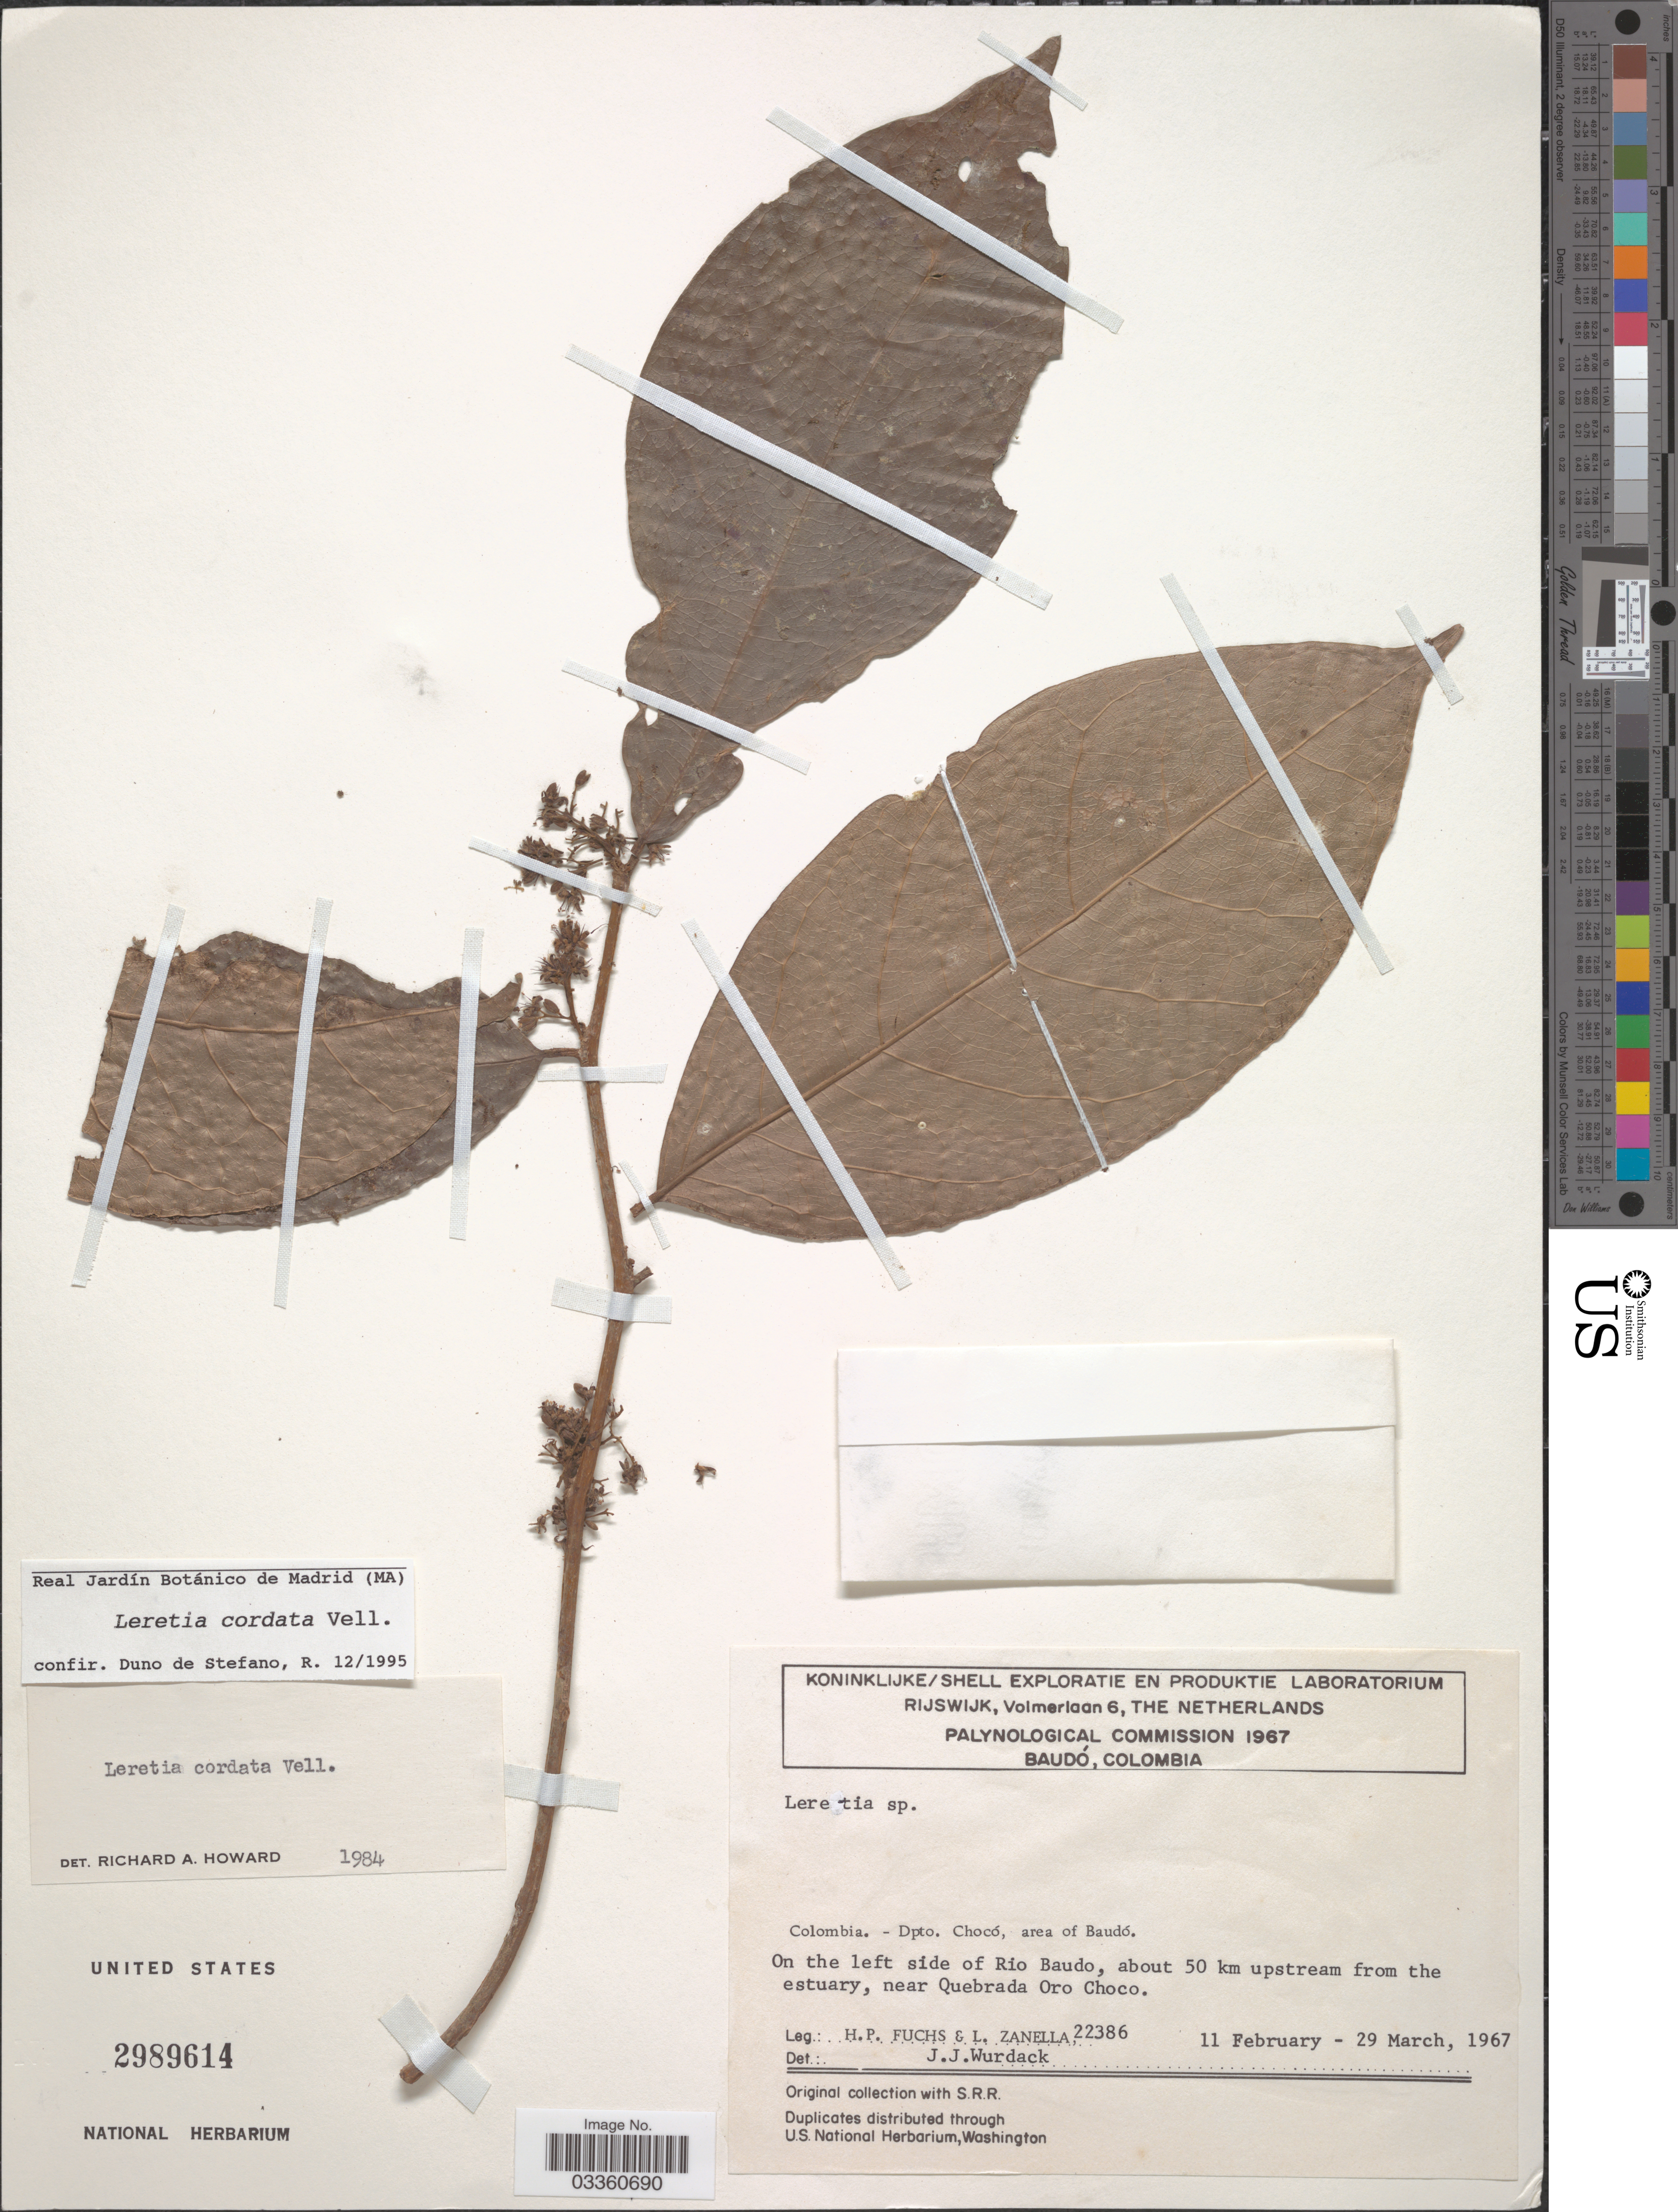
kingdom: Plantae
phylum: Tracheophyta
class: Magnoliopsida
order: Icacinales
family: Icacinaceae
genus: Leretia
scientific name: Leretia cordata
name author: Vell.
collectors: H. P. Fuchs & L. Zanella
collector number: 22386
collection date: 1967-02-11/1967-03-29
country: Colombia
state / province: Chocó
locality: Dpto. Chocó, area of Baduó, On the left side of Rio Baudo, about 50 km upstream from the estuary, near Quebrada Oro Choco.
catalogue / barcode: US 2989614